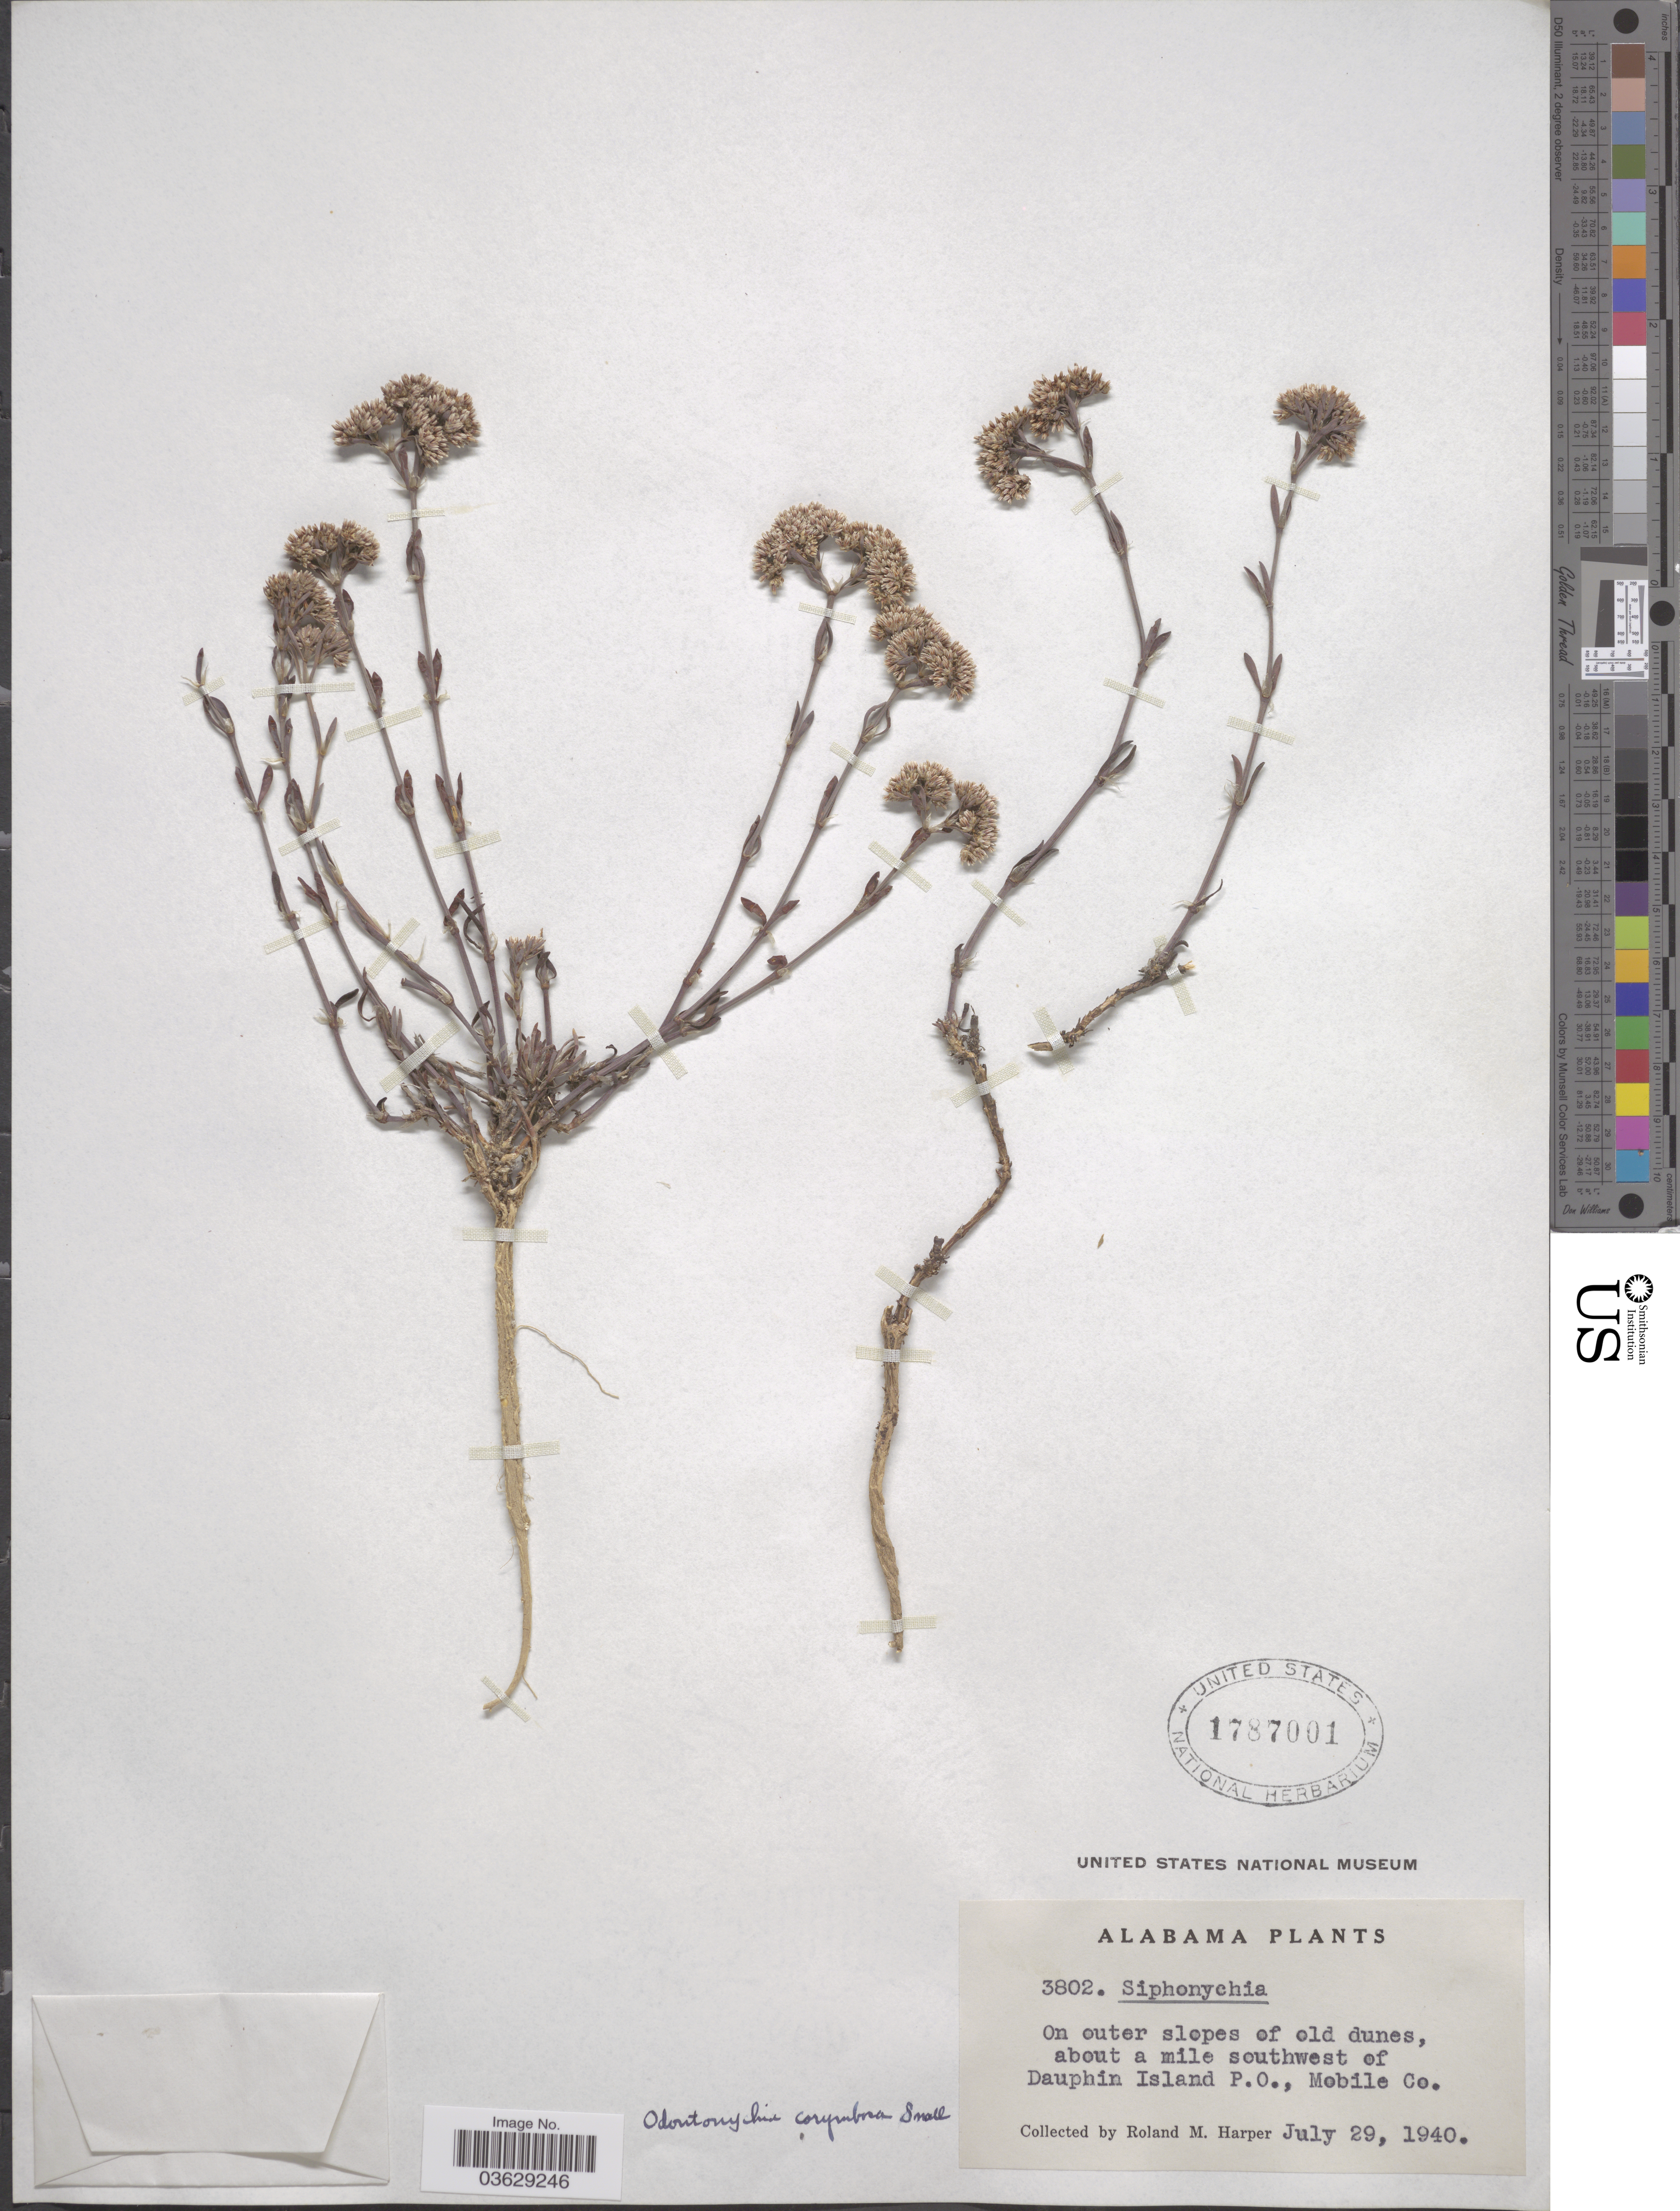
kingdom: Plantae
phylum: Tracheophyta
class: Magnoliopsida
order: Caryophyllales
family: Caryophyllaceae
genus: Paronychia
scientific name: Paronychia erecta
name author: (Chapm.) Shinners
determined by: Strong, Mark T., (BOT), Smithsonian Institution - National Museum of Natural History (UNITED STATES)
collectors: R. Harper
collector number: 3802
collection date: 1940-07-29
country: United States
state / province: Alabama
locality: On outer slopes of old dunes, about a mile southwest of Dauphin Island P.O., Mobile Co.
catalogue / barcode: US 1787001